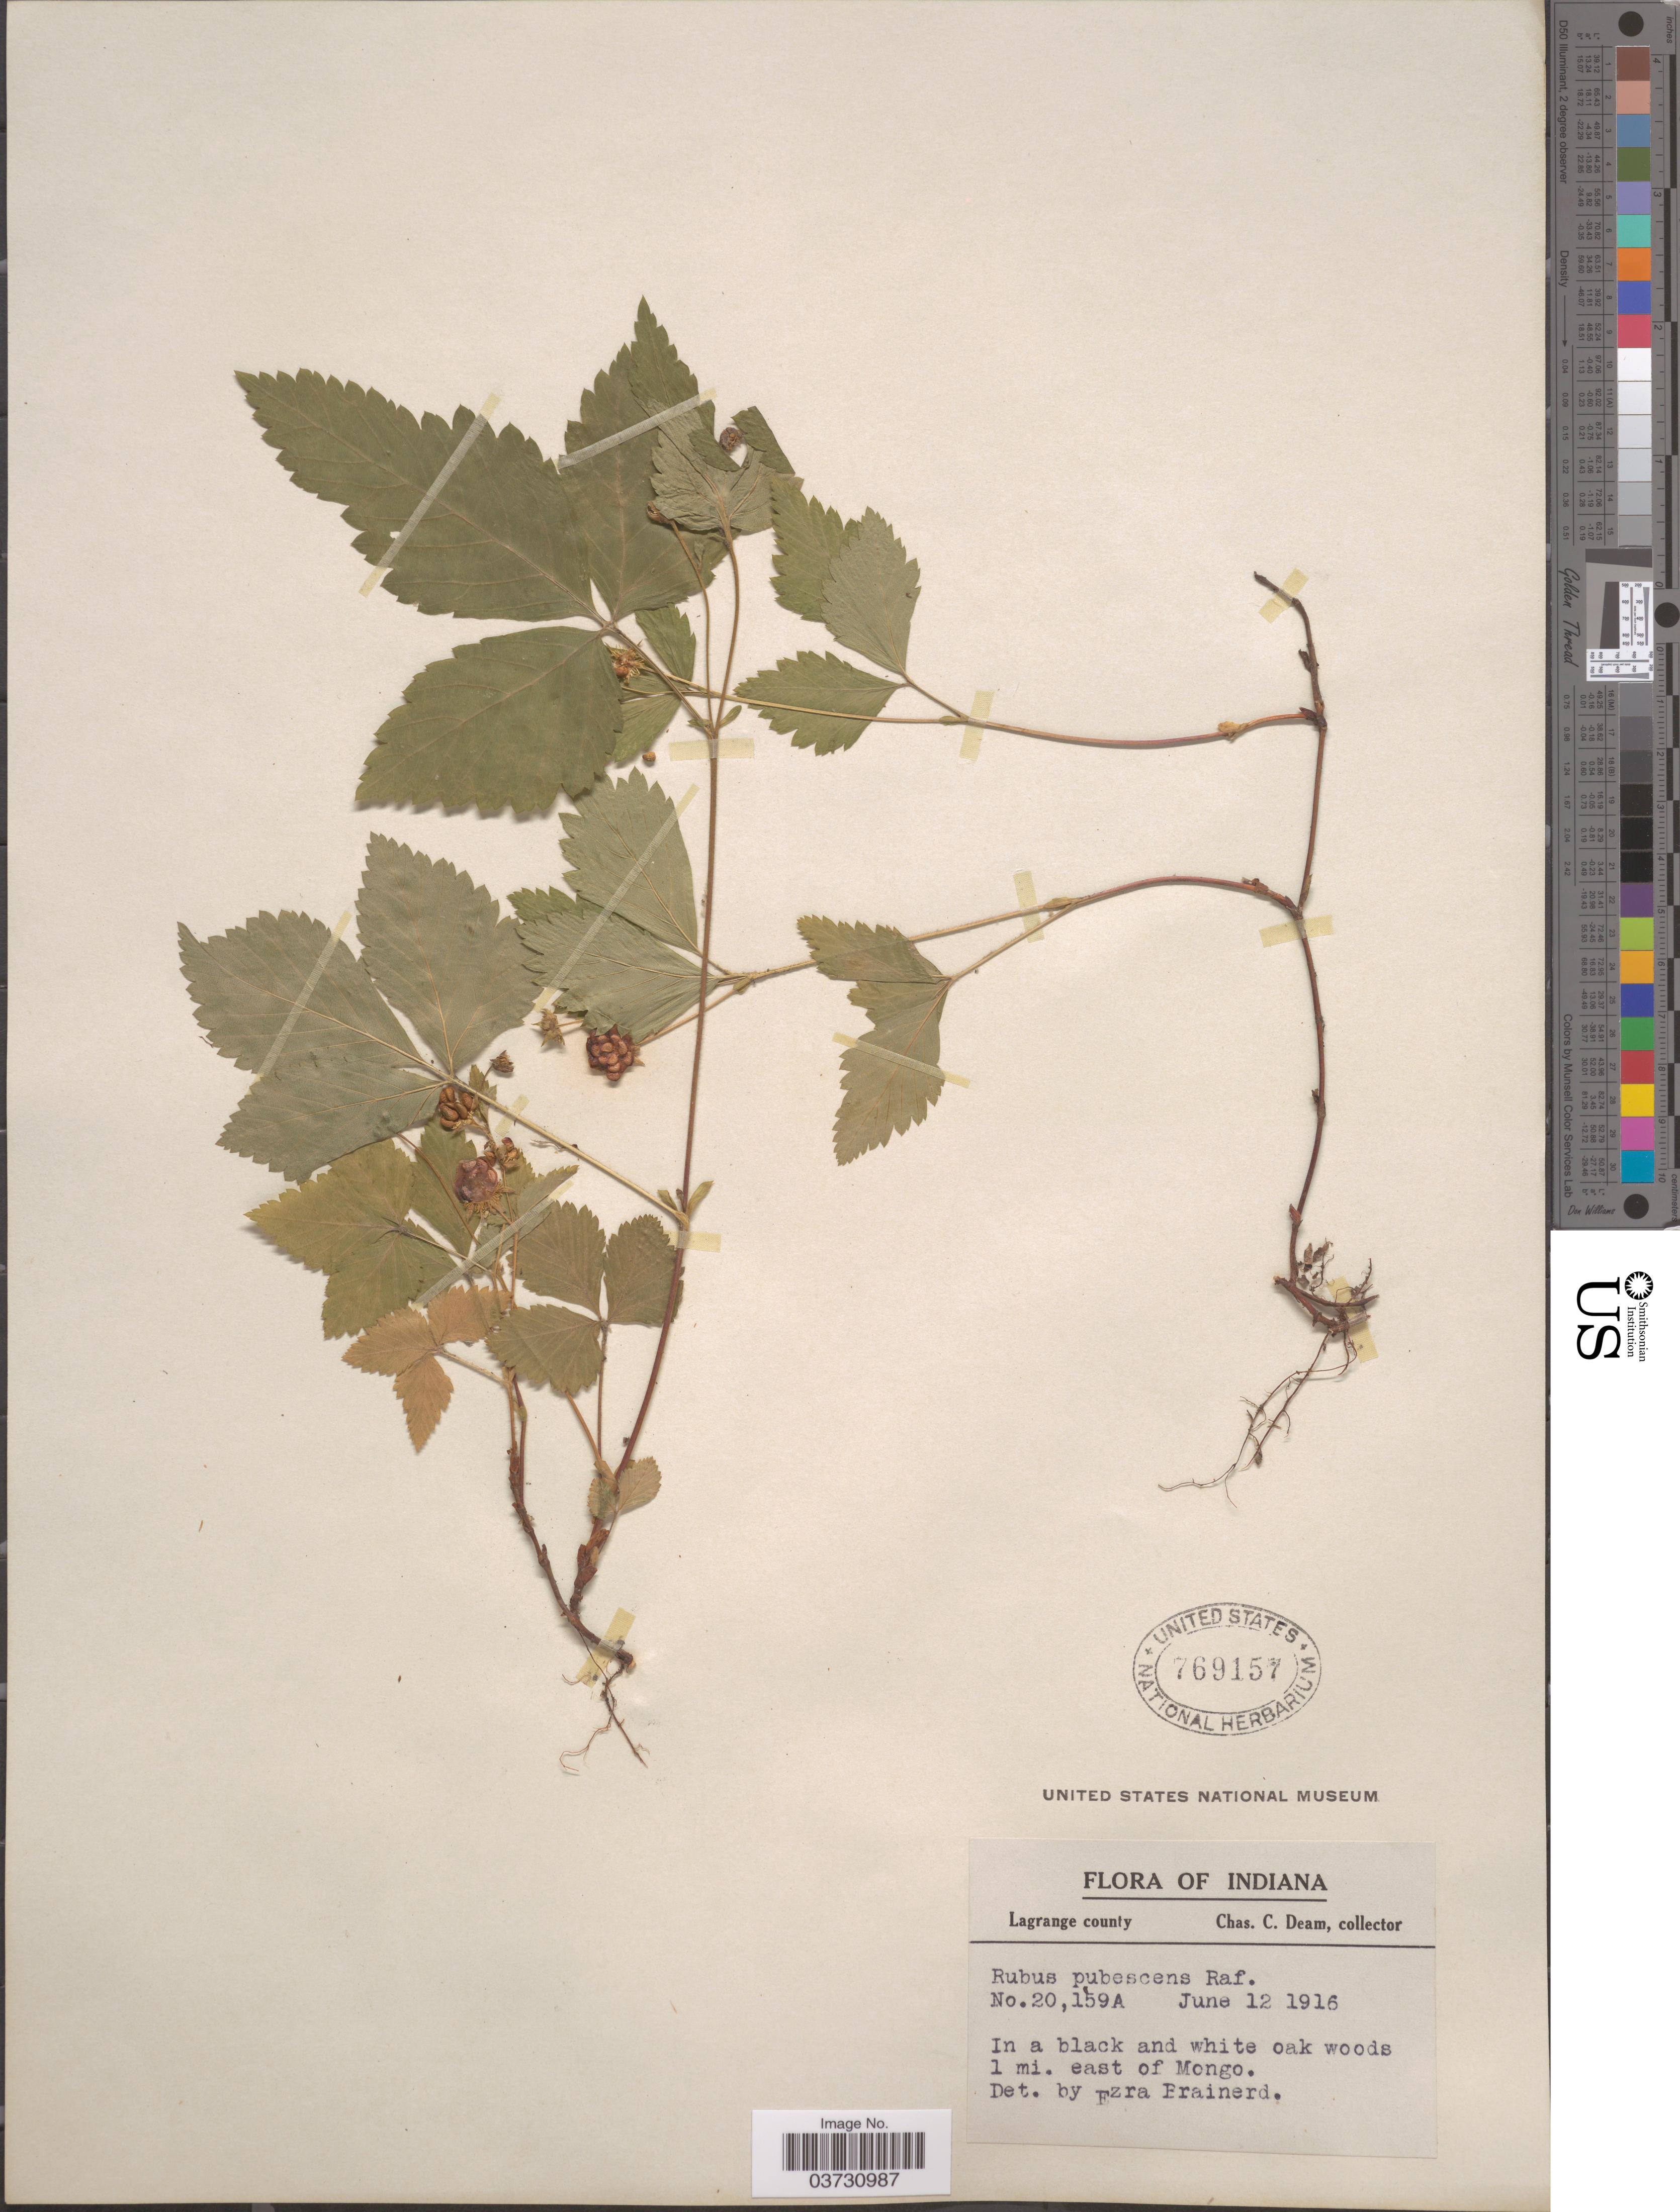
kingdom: Plantae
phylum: Tracheophyta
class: Magnoliopsida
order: Rosales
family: Rosaceae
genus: Rubus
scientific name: Rubus pubescens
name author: Raf.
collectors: C. C. Deam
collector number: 20159A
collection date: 1916-06-12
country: United States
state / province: Indiana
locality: Lagrange county. In a black and white oak woods 1 mi. east of Mongo.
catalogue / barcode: US 769157